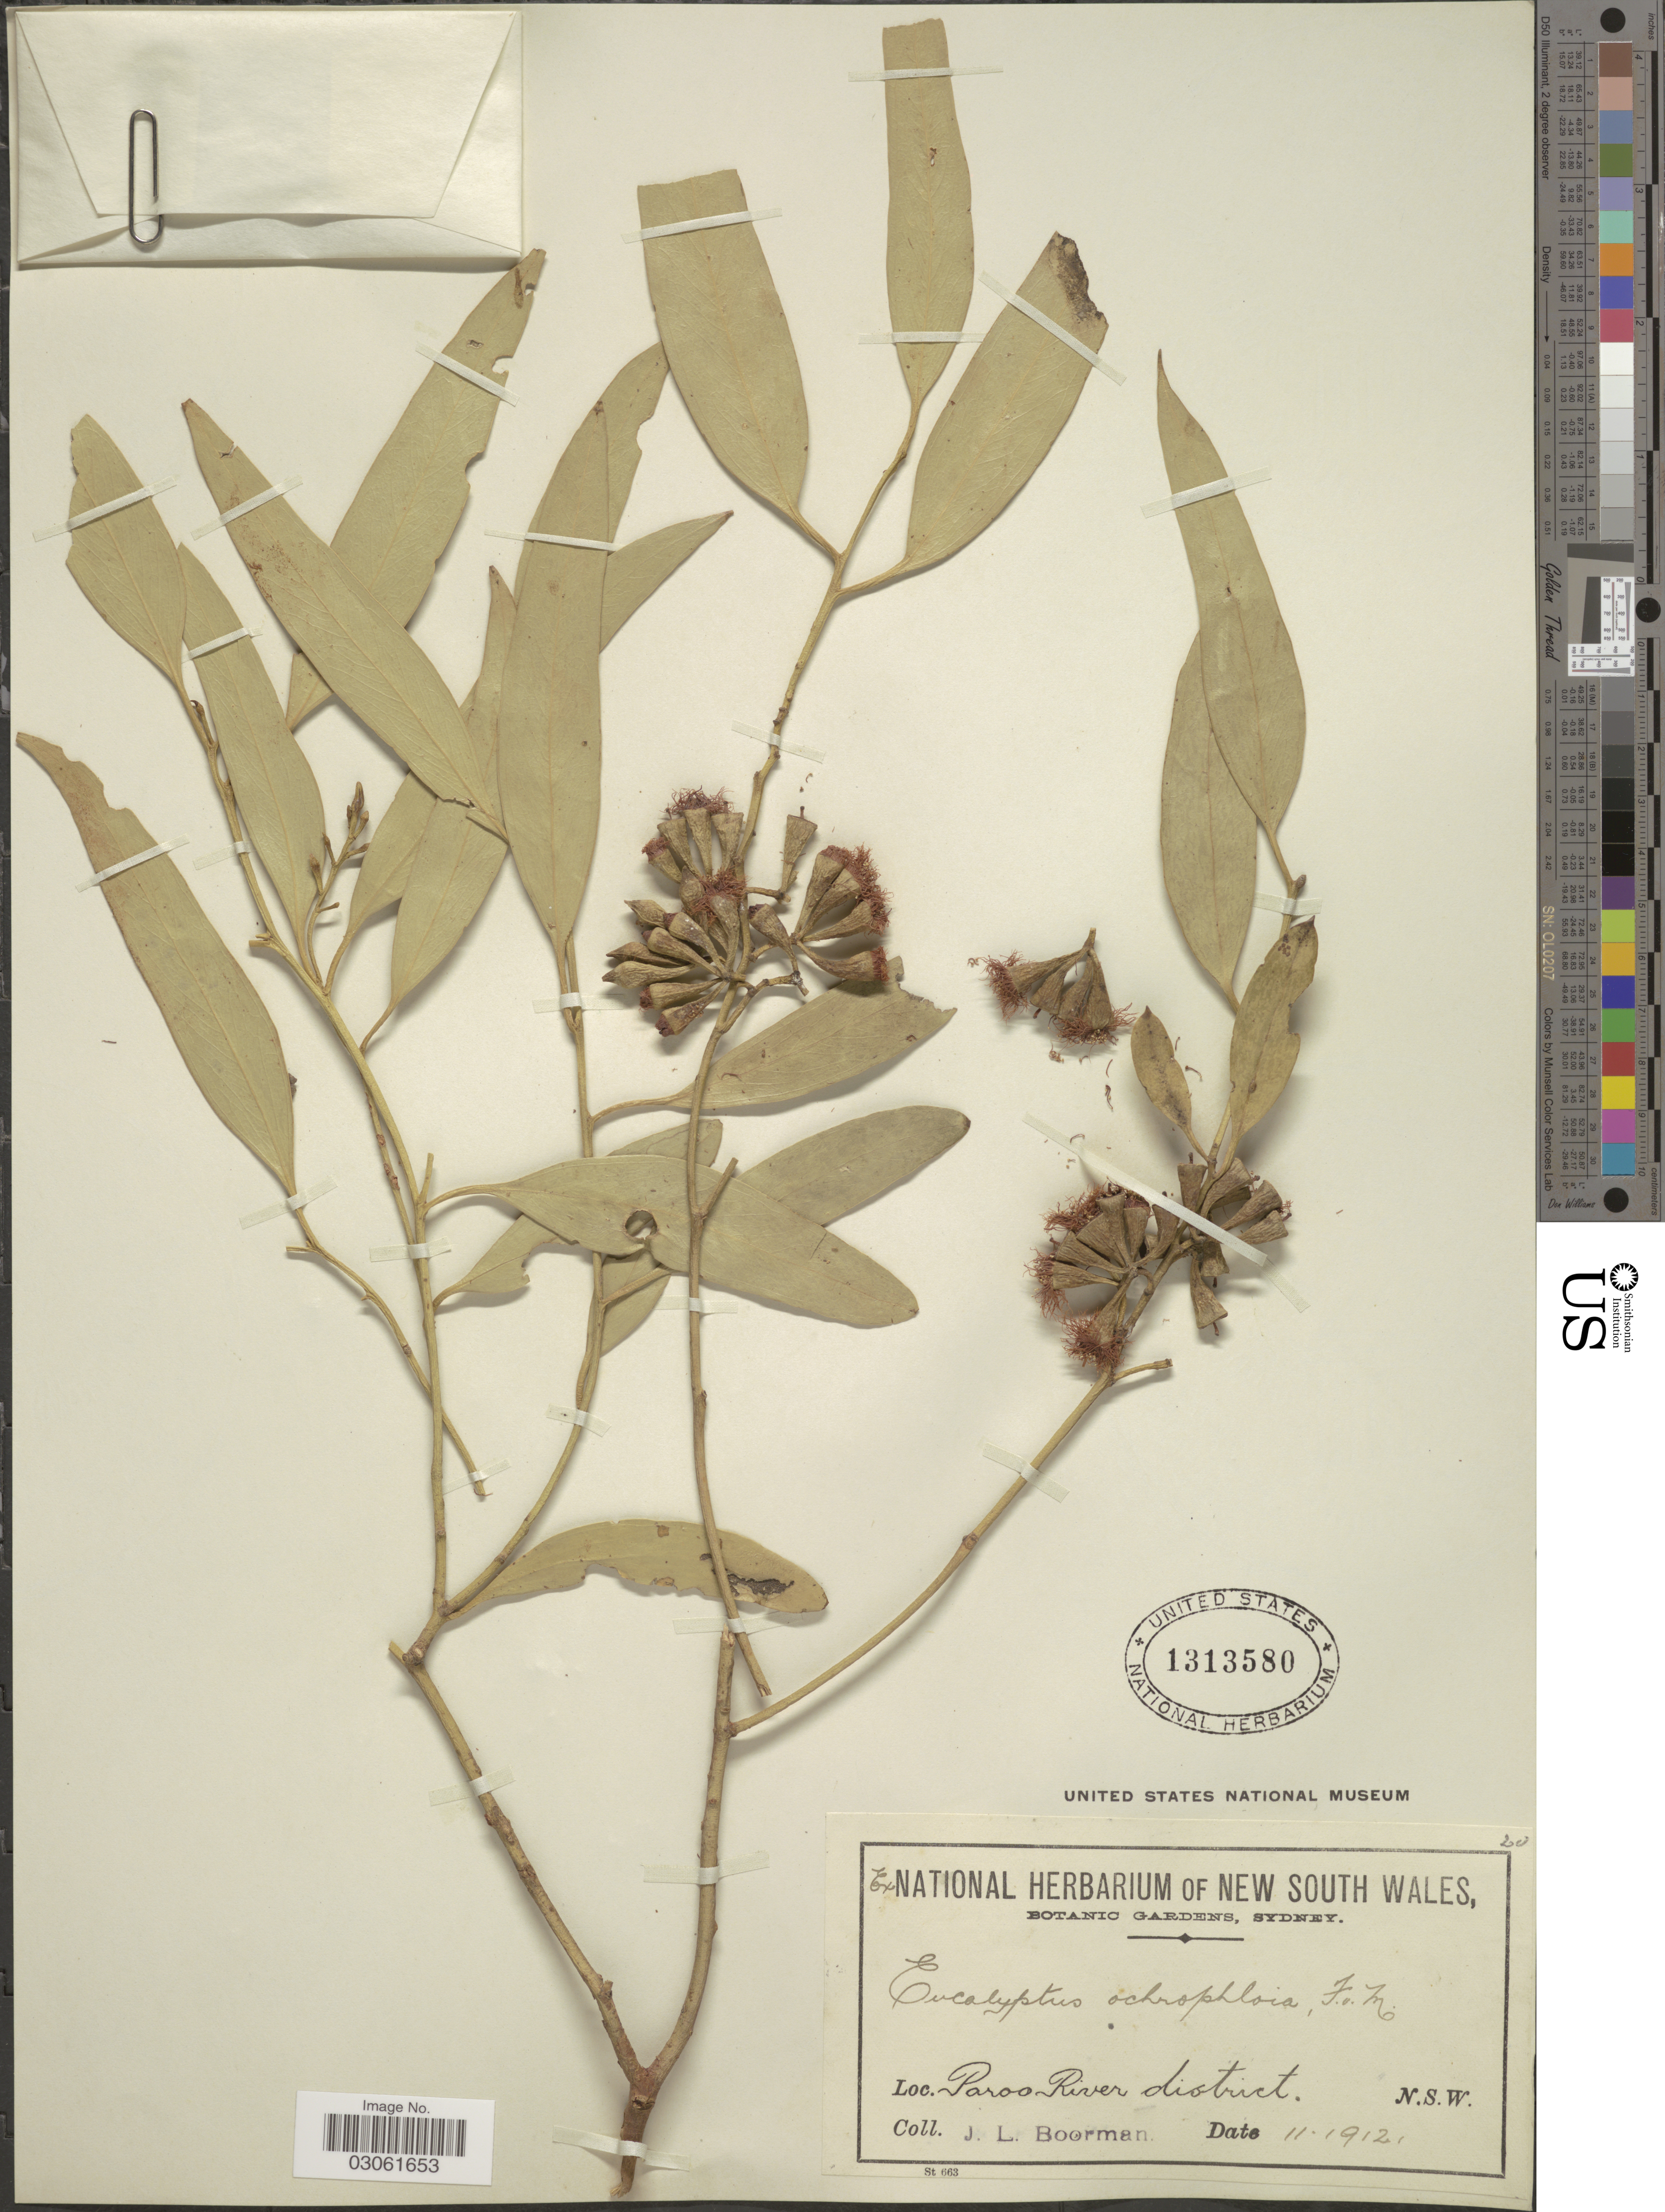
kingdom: Plantae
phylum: Tracheophyta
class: Magnoliopsida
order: Myrtales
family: Myrtaceae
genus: Eucalyptus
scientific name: Eucalyptus ochrophloia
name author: F. Muell.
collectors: J. Boorman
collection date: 1912-11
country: Australia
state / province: New South Wales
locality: Paroo River district.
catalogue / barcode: US 1313580